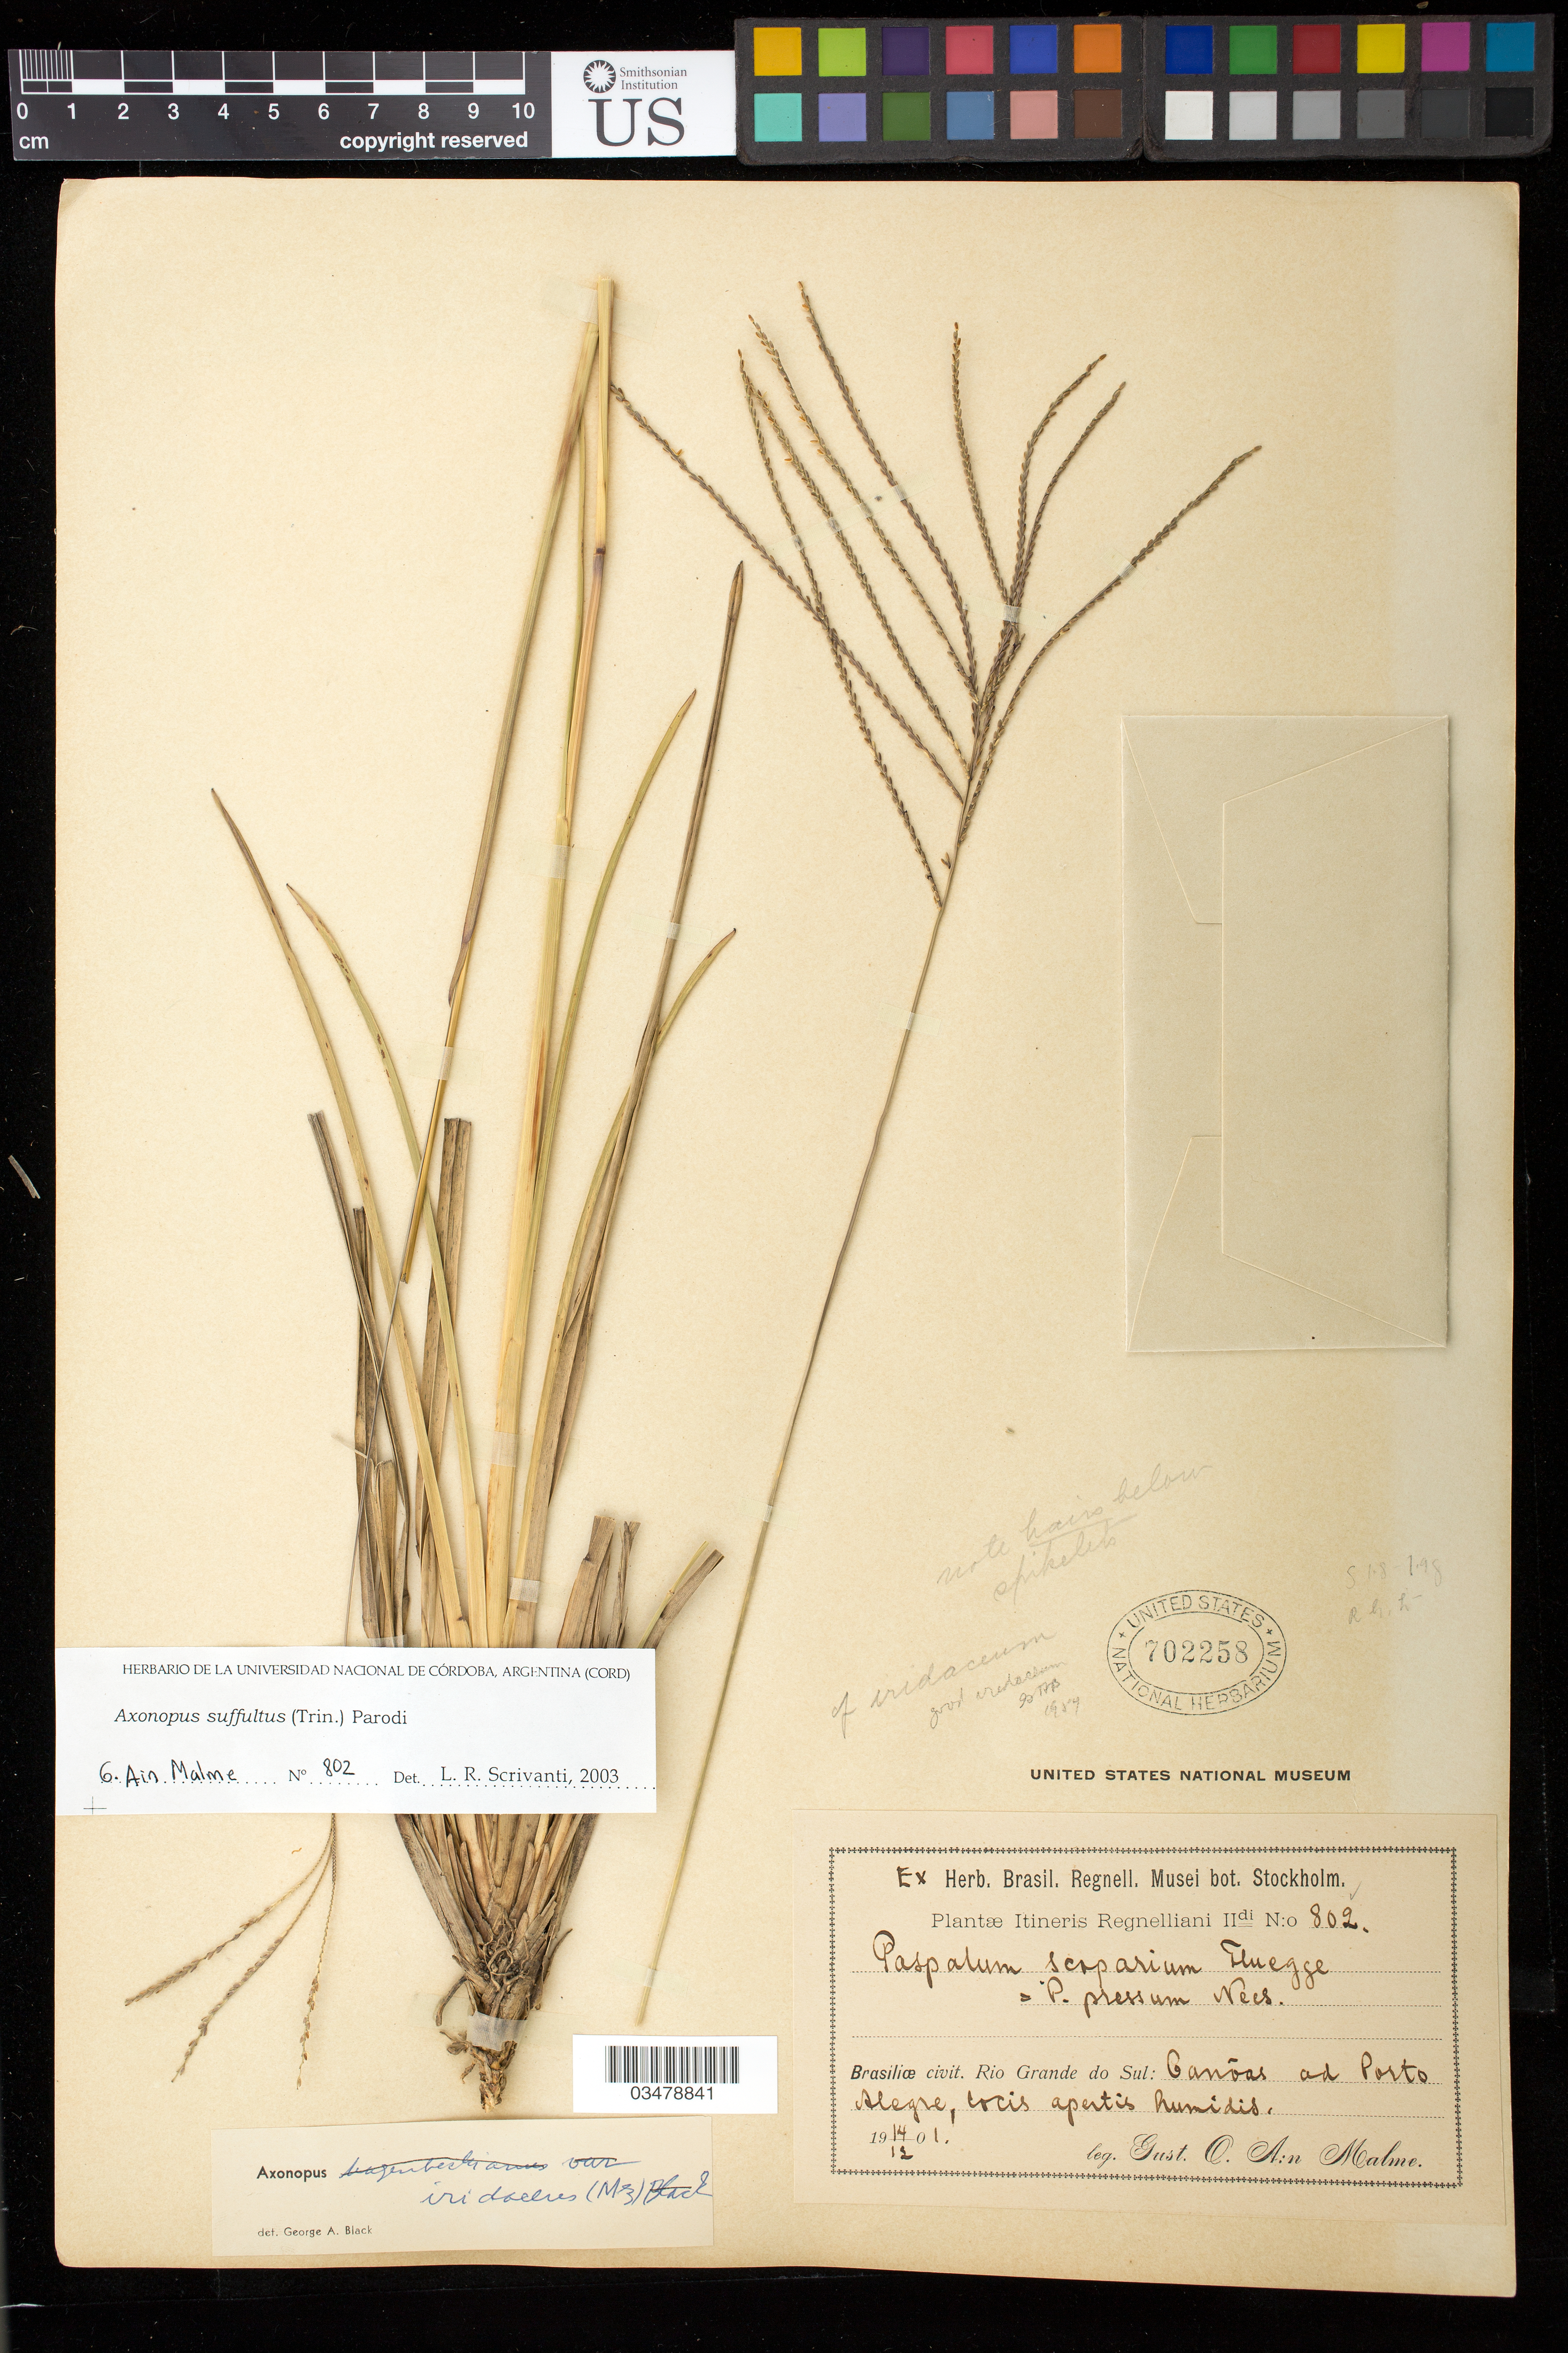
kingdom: Plantae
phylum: Tracheophyta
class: Liliopsida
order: Poales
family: Poaceae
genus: Axonopus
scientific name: Axonopus suffultus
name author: (Nees) Kuhlm.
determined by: Scrivanti, L. R.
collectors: G. O. A. Malme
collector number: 802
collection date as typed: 1914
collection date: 1914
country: Brazil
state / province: Rio Grande do Sul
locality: Porto alegre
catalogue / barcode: US 702258